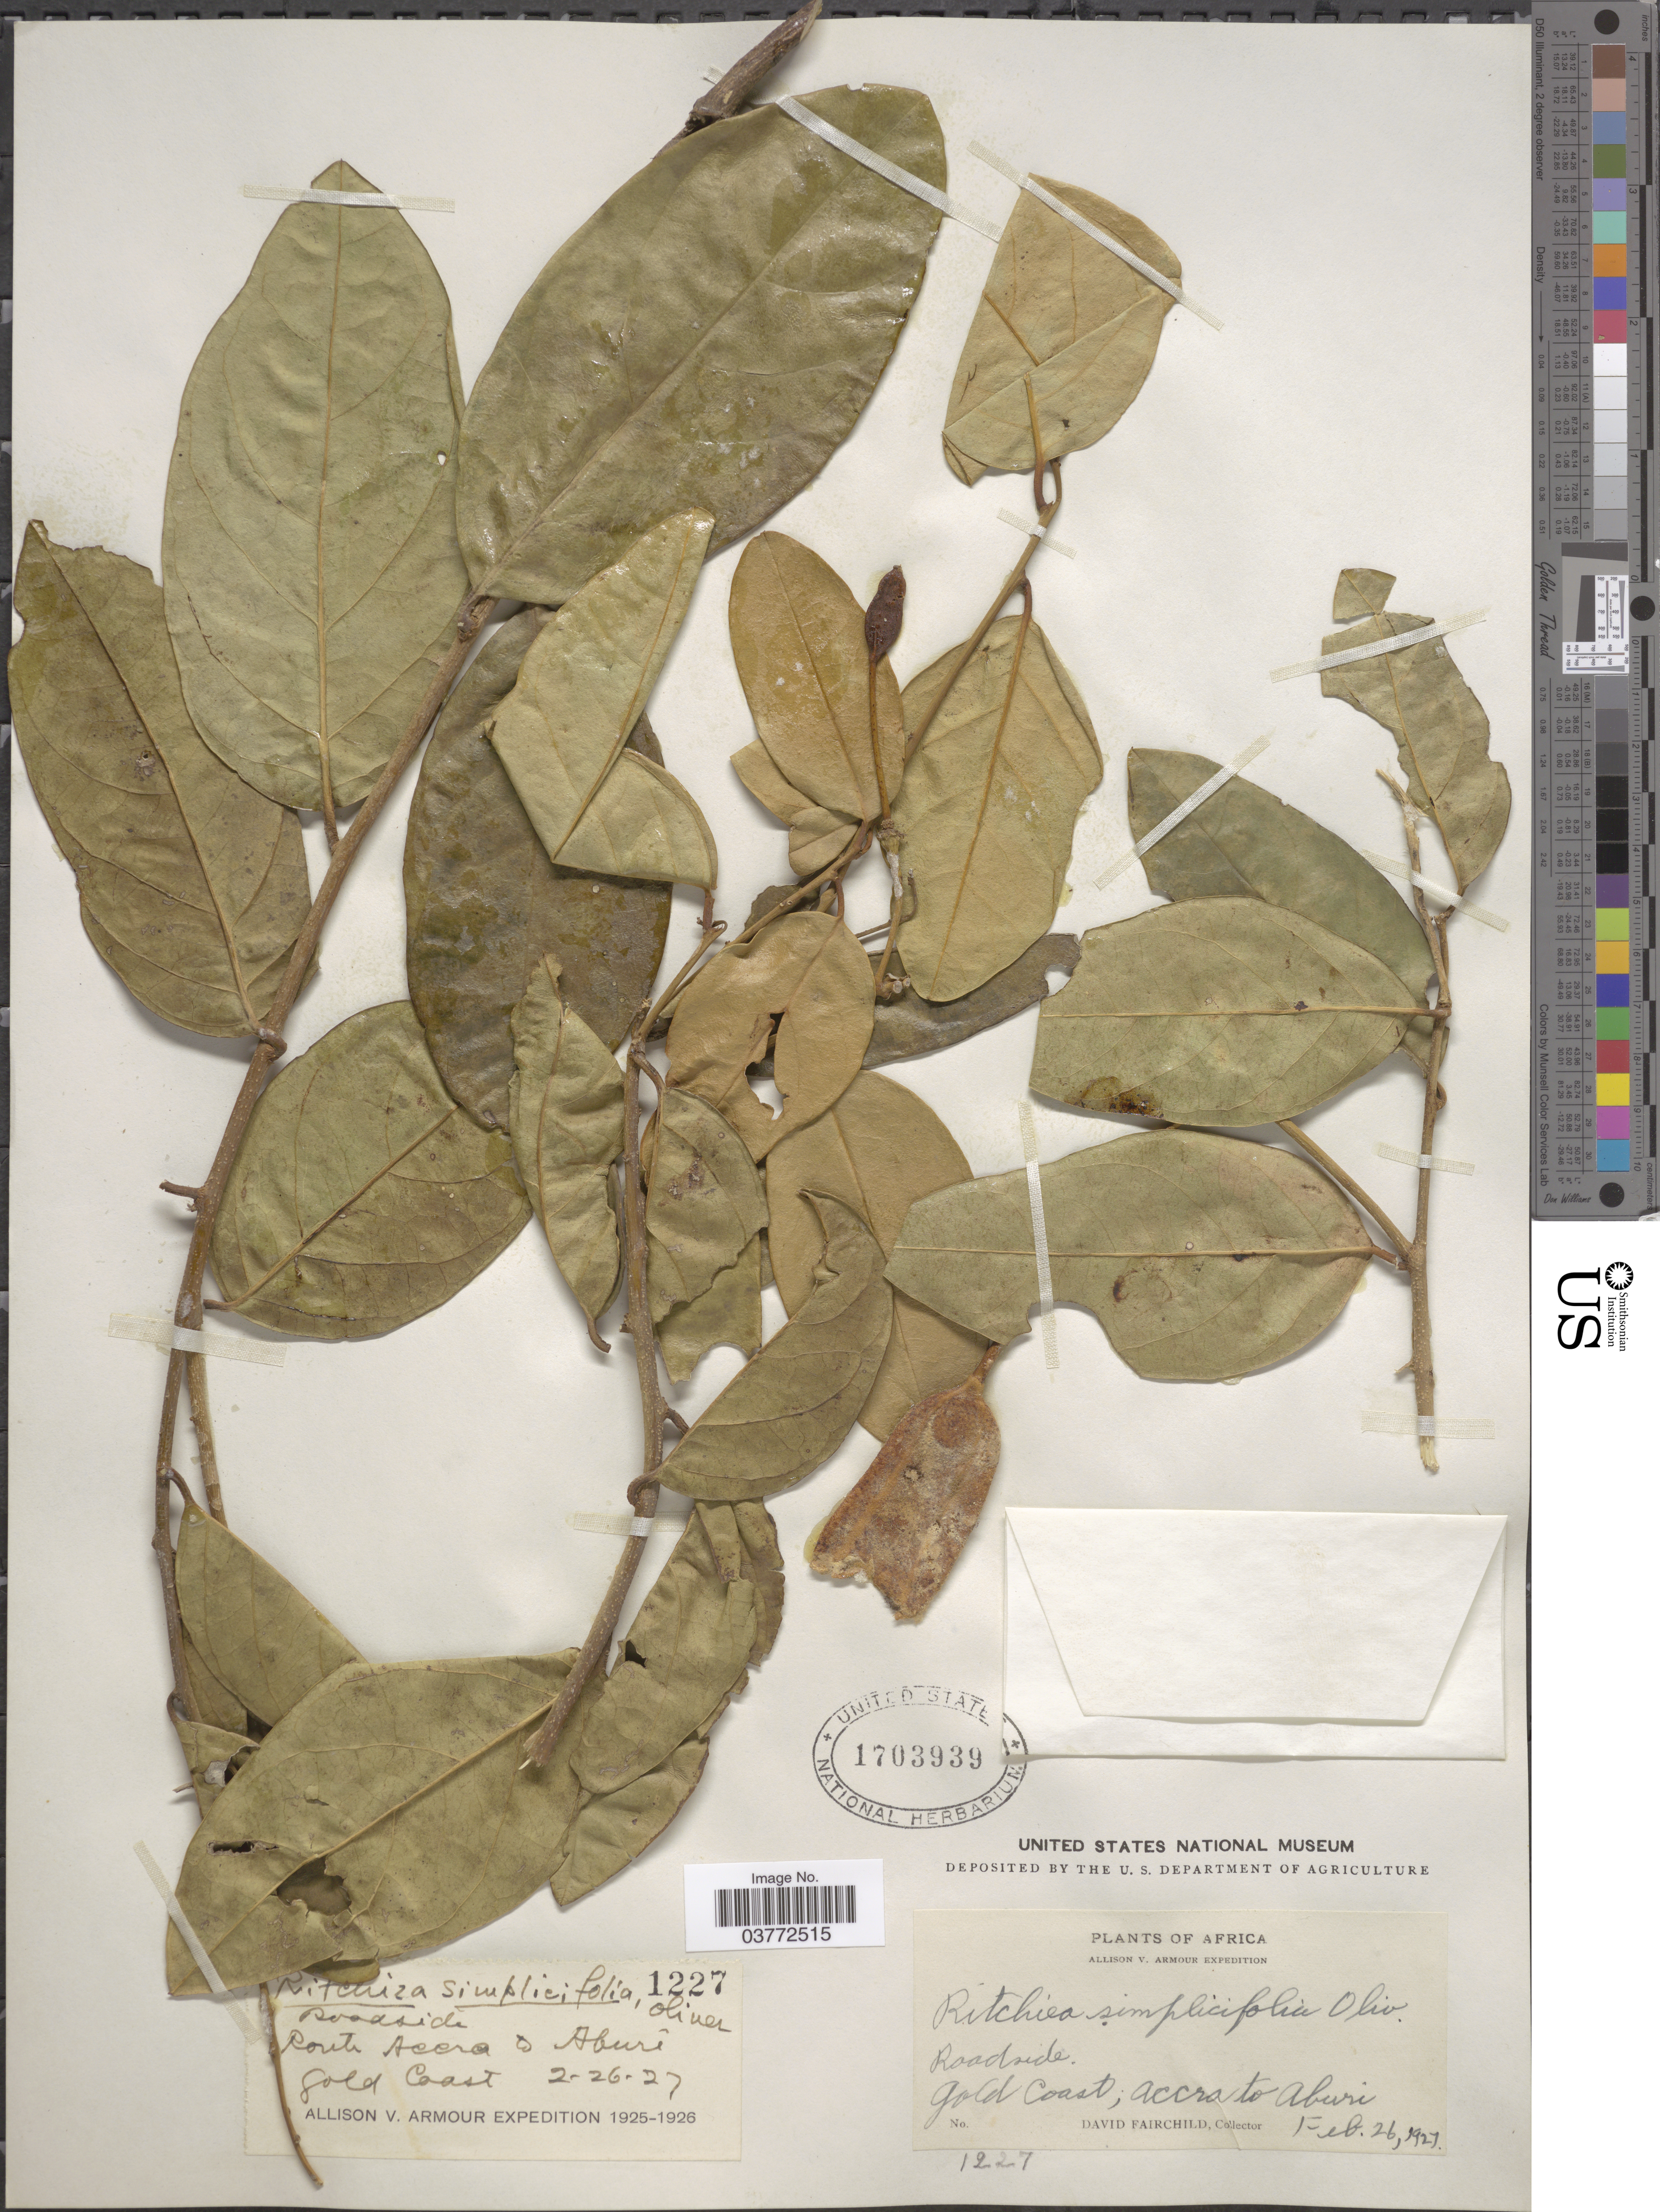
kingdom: Plantae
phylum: Tracheophyta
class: Magnoliopsida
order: Brassicales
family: Capparaceae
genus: Ritchiea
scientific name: Ritchiea simplicifolia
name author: Oliv.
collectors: D. Fairchild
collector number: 1227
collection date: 1927-02-26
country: Ghana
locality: Roadside. Gold Coast; Accra to Aburi.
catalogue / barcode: US 1703939